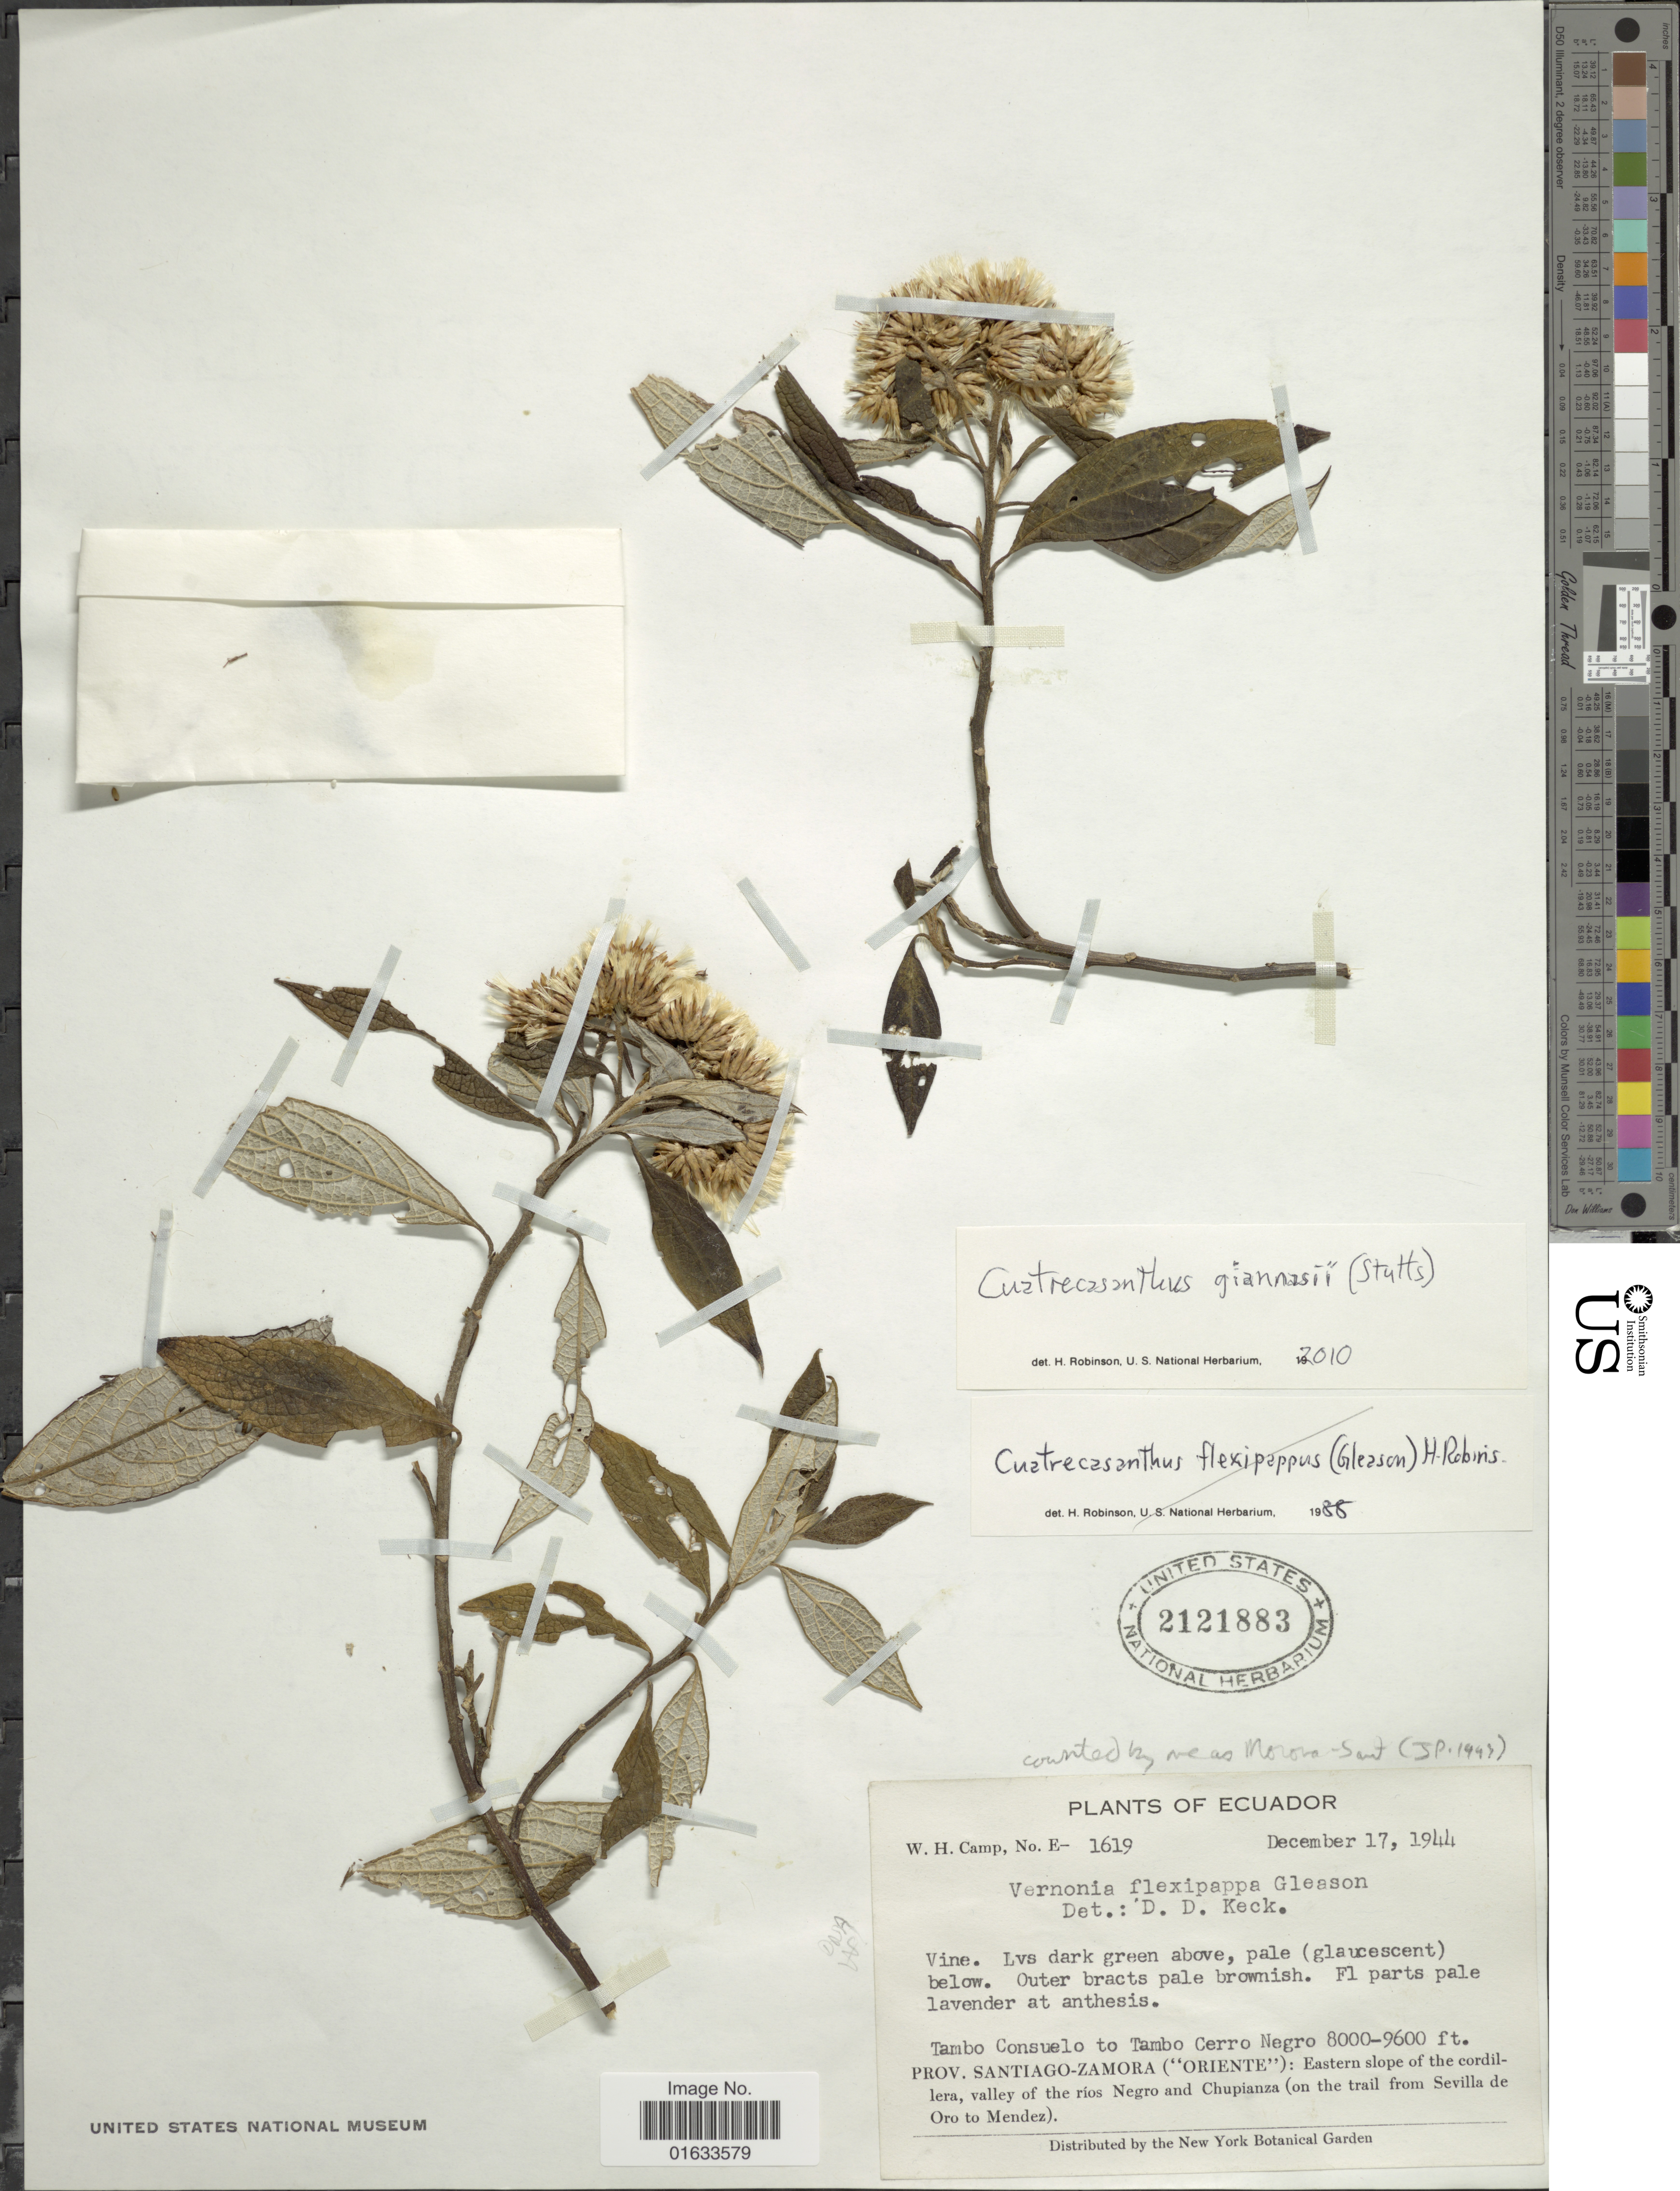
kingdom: Plantae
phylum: Tracheophyta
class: Magnoliopsida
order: Asterales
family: Asteraceae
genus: Cuatrecasanthus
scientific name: Cuatrecasanthus giannasii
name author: (Stutts) H. Rob. & V.A. Funk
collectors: W. H. Camp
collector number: E-1619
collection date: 1944-12-17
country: Cuba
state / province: Oriente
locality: Tambo Consuelo to Tambo Cerro negro. prov. Santiago-Zamora ("Oriente"): Eastern slope of the cordillera, valley of the ríos Negro and Chupianza (on the trail from Seville de Oro to Mendez).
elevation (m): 2438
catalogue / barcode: US 2121883